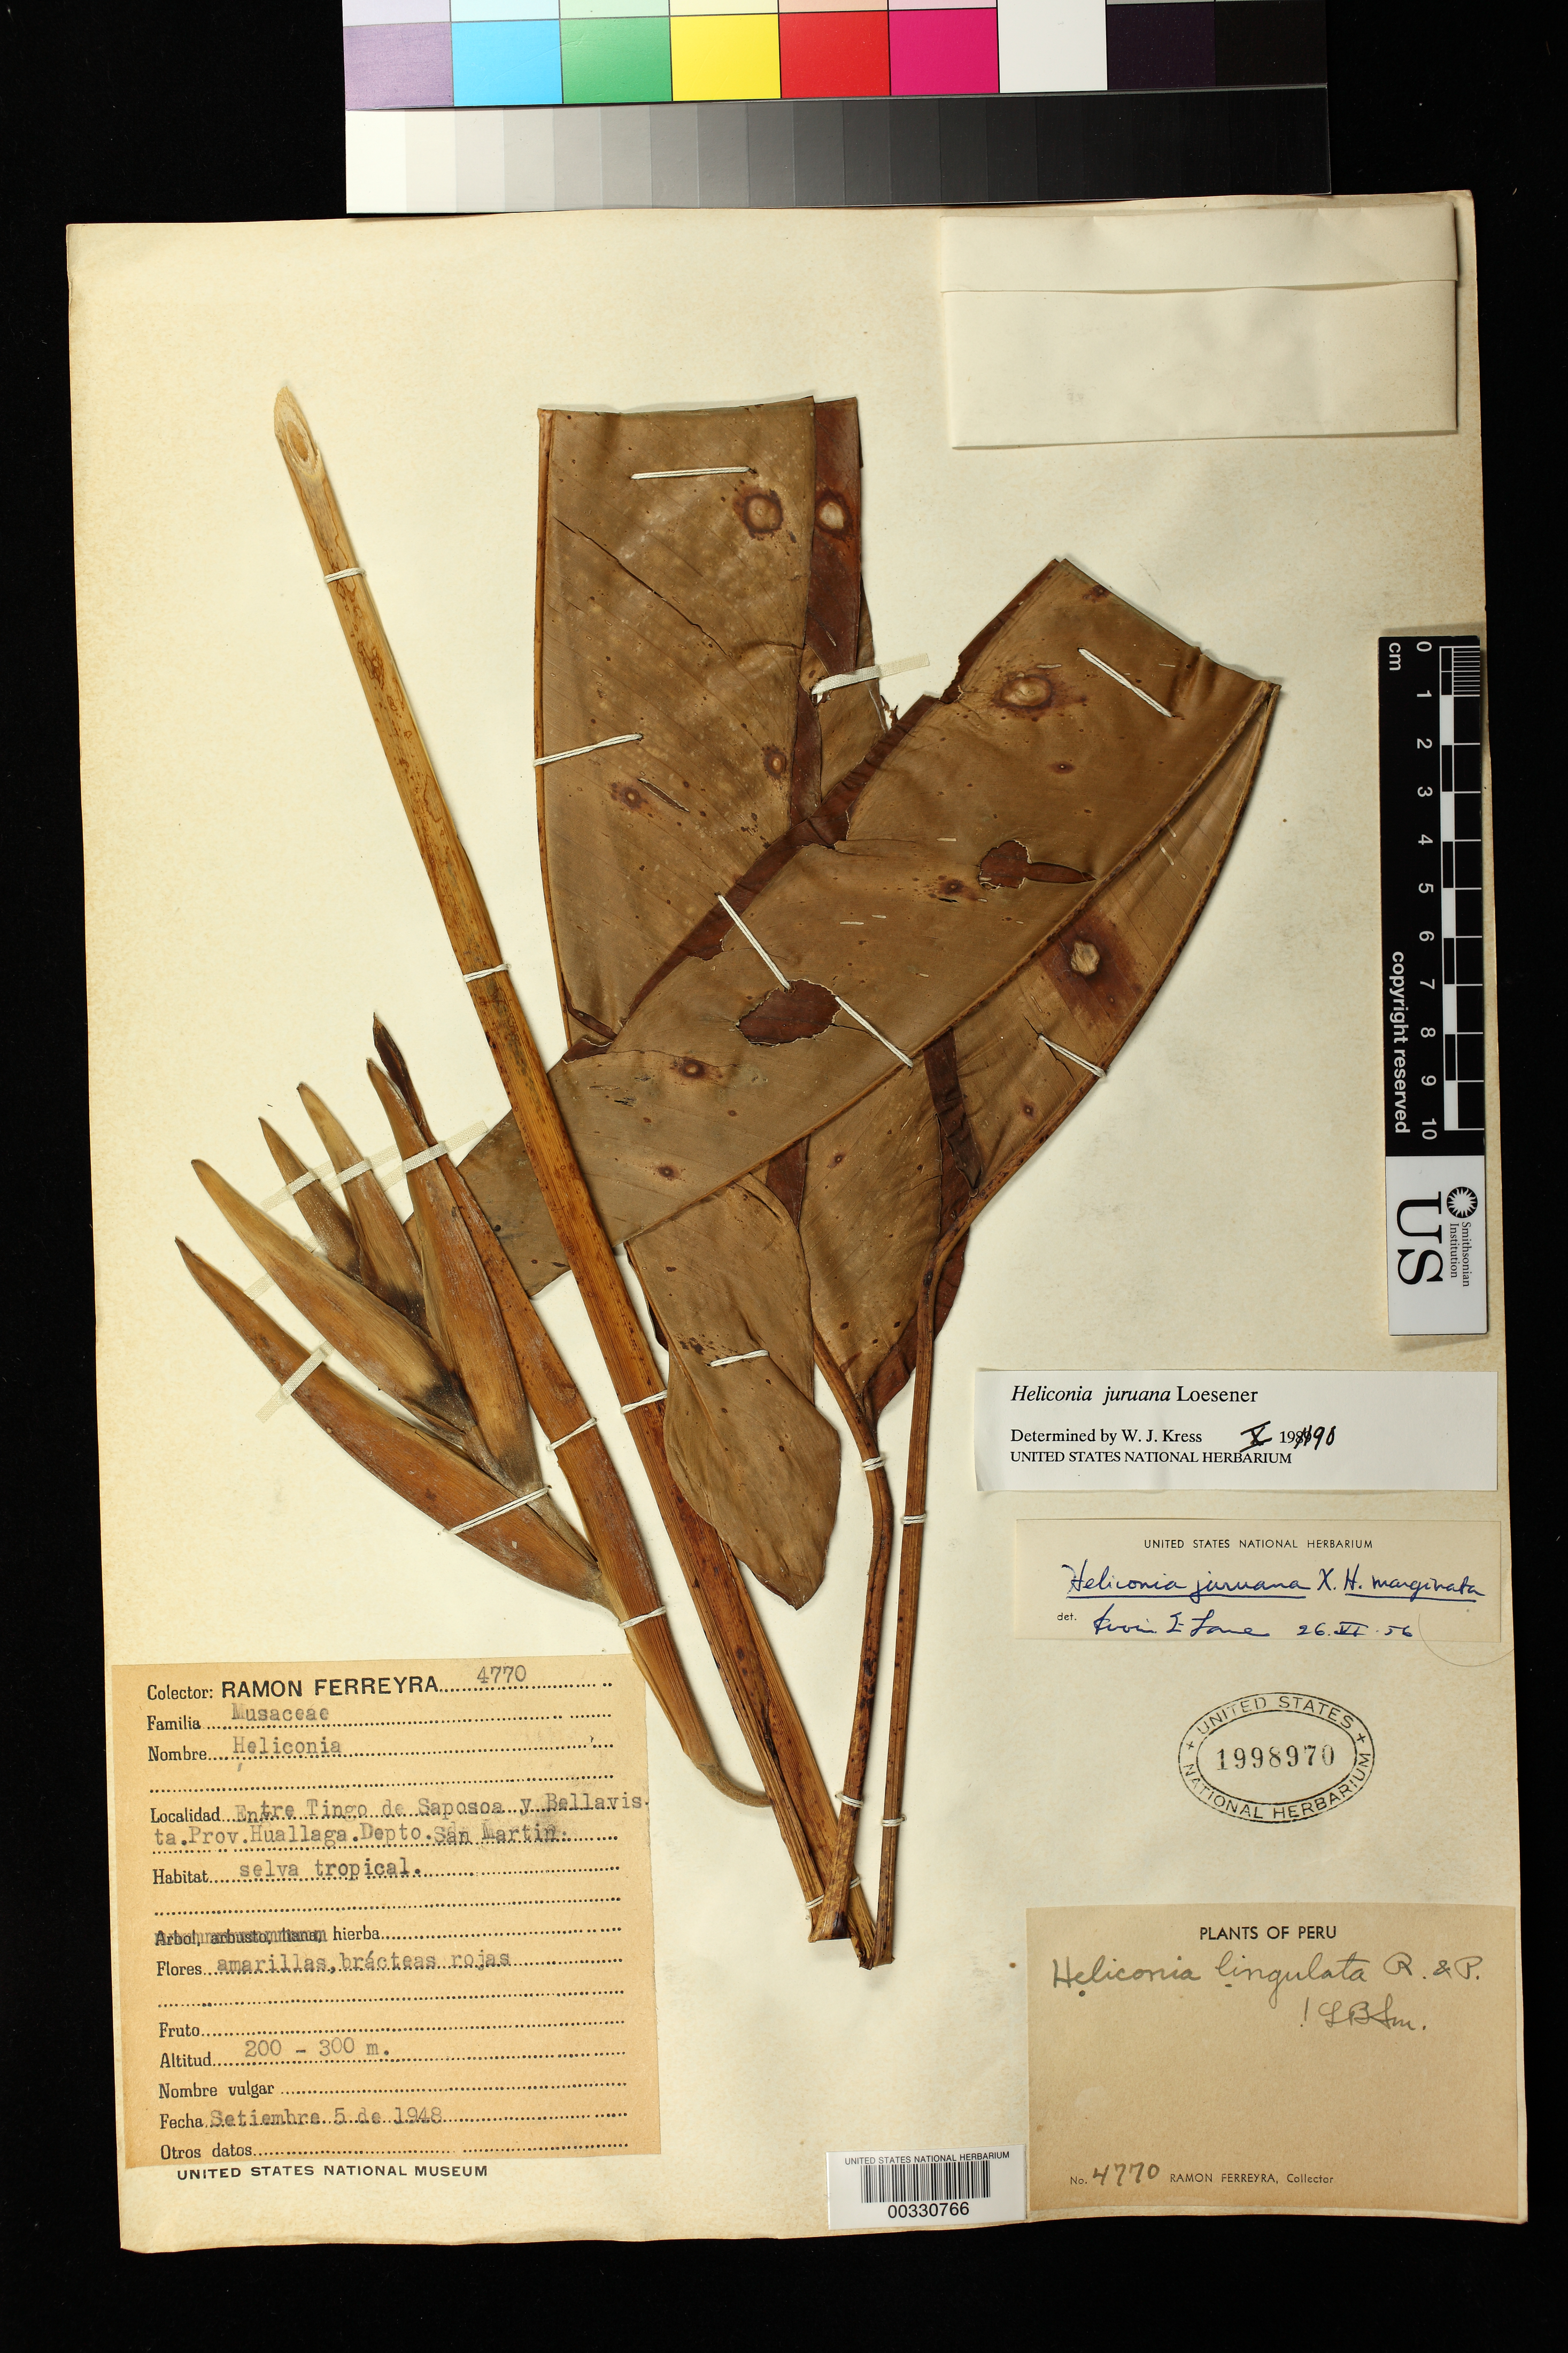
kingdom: Plantae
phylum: Tracheophyta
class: Liliopsida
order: Zingiberales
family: Heliconiaceae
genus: Heliconia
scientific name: Heliconia juruana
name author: Loes.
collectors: R. A. Ferreyra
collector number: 4770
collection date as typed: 05 Sep 1948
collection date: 1948-09-05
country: Peru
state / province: San Martín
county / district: Huallaga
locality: Between tingo de saposoa and bellavista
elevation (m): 200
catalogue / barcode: US 1998970